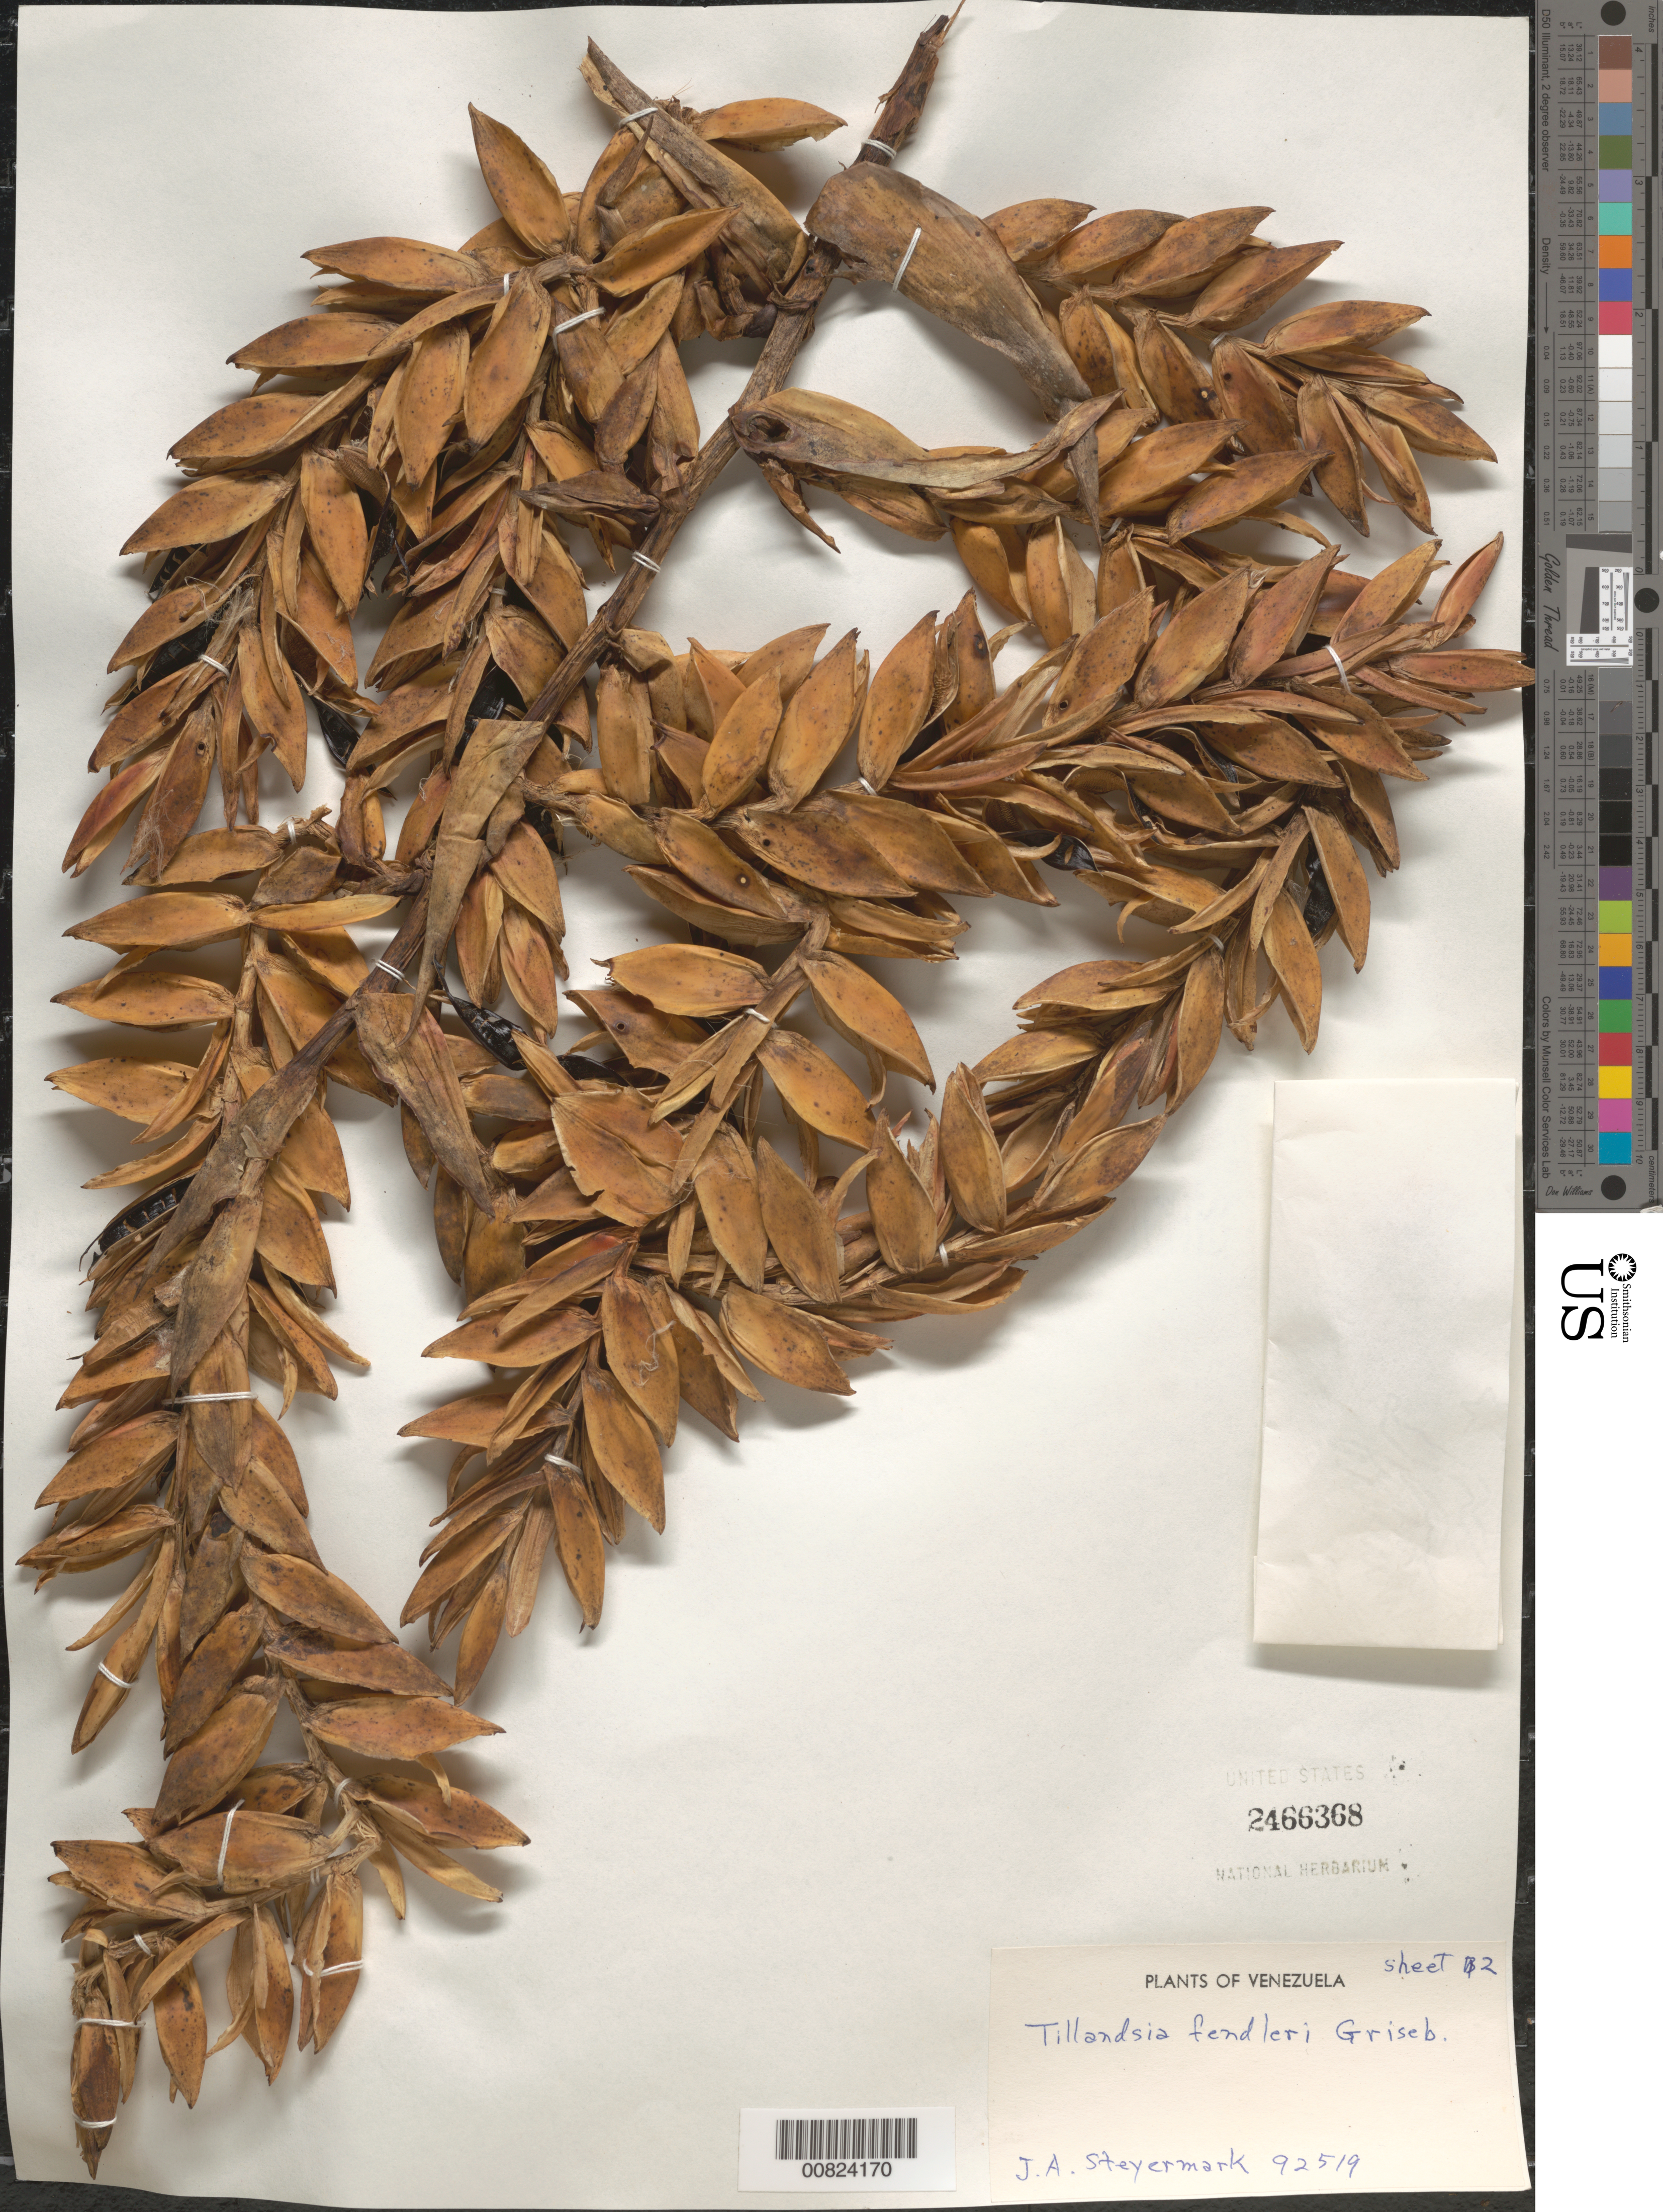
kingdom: Plantae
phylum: Tracheophyta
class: Liliopsida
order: Poales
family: Bromeliaceae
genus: Tillandsia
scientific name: Tillandsia fendleri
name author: Griseb.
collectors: J. Steyermark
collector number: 92519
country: Venezuela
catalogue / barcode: US 2466368